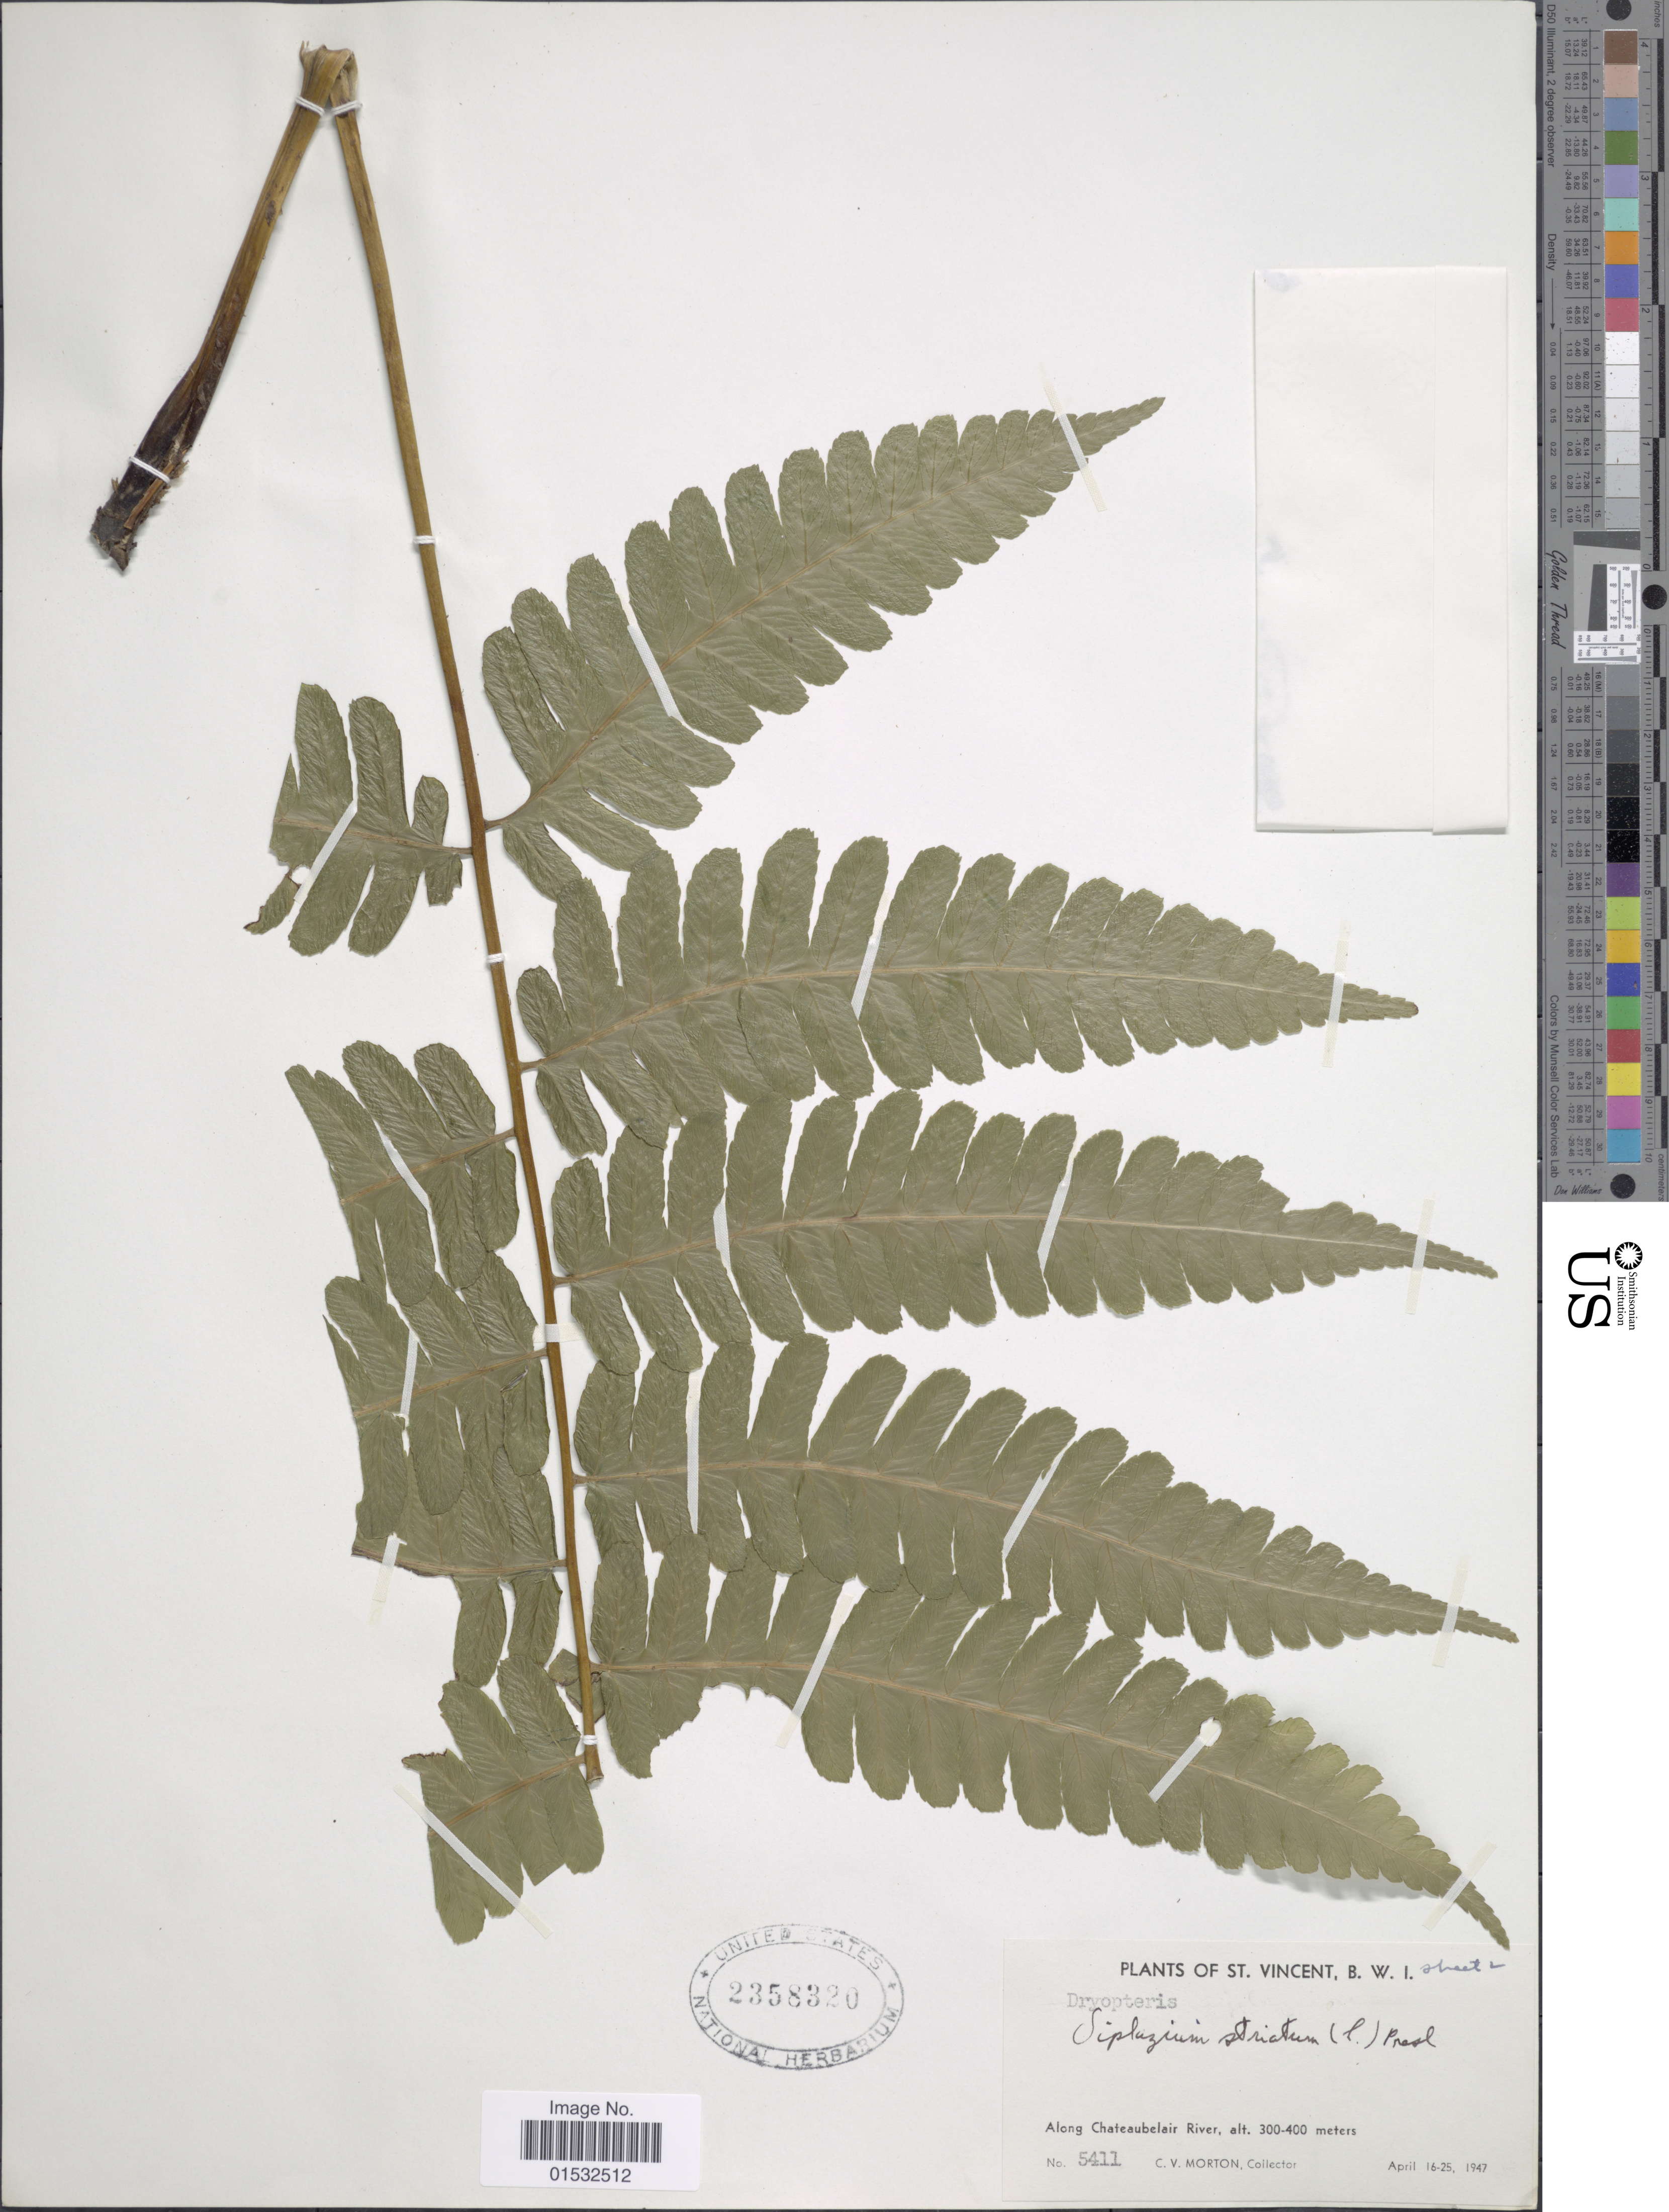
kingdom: Plantae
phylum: Tracheophyta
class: Polypodiopsida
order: Polypodiales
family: Athyriaceae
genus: Diplazium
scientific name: Diplazium striatum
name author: (L.) C. Presl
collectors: C. V. Morton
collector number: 5411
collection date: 1947-04-16/1947-04-25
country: St. Vincent - Grenadines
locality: St. Vincent, B. W. I. Along Chateaubelair River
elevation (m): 300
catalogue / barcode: US 2358320